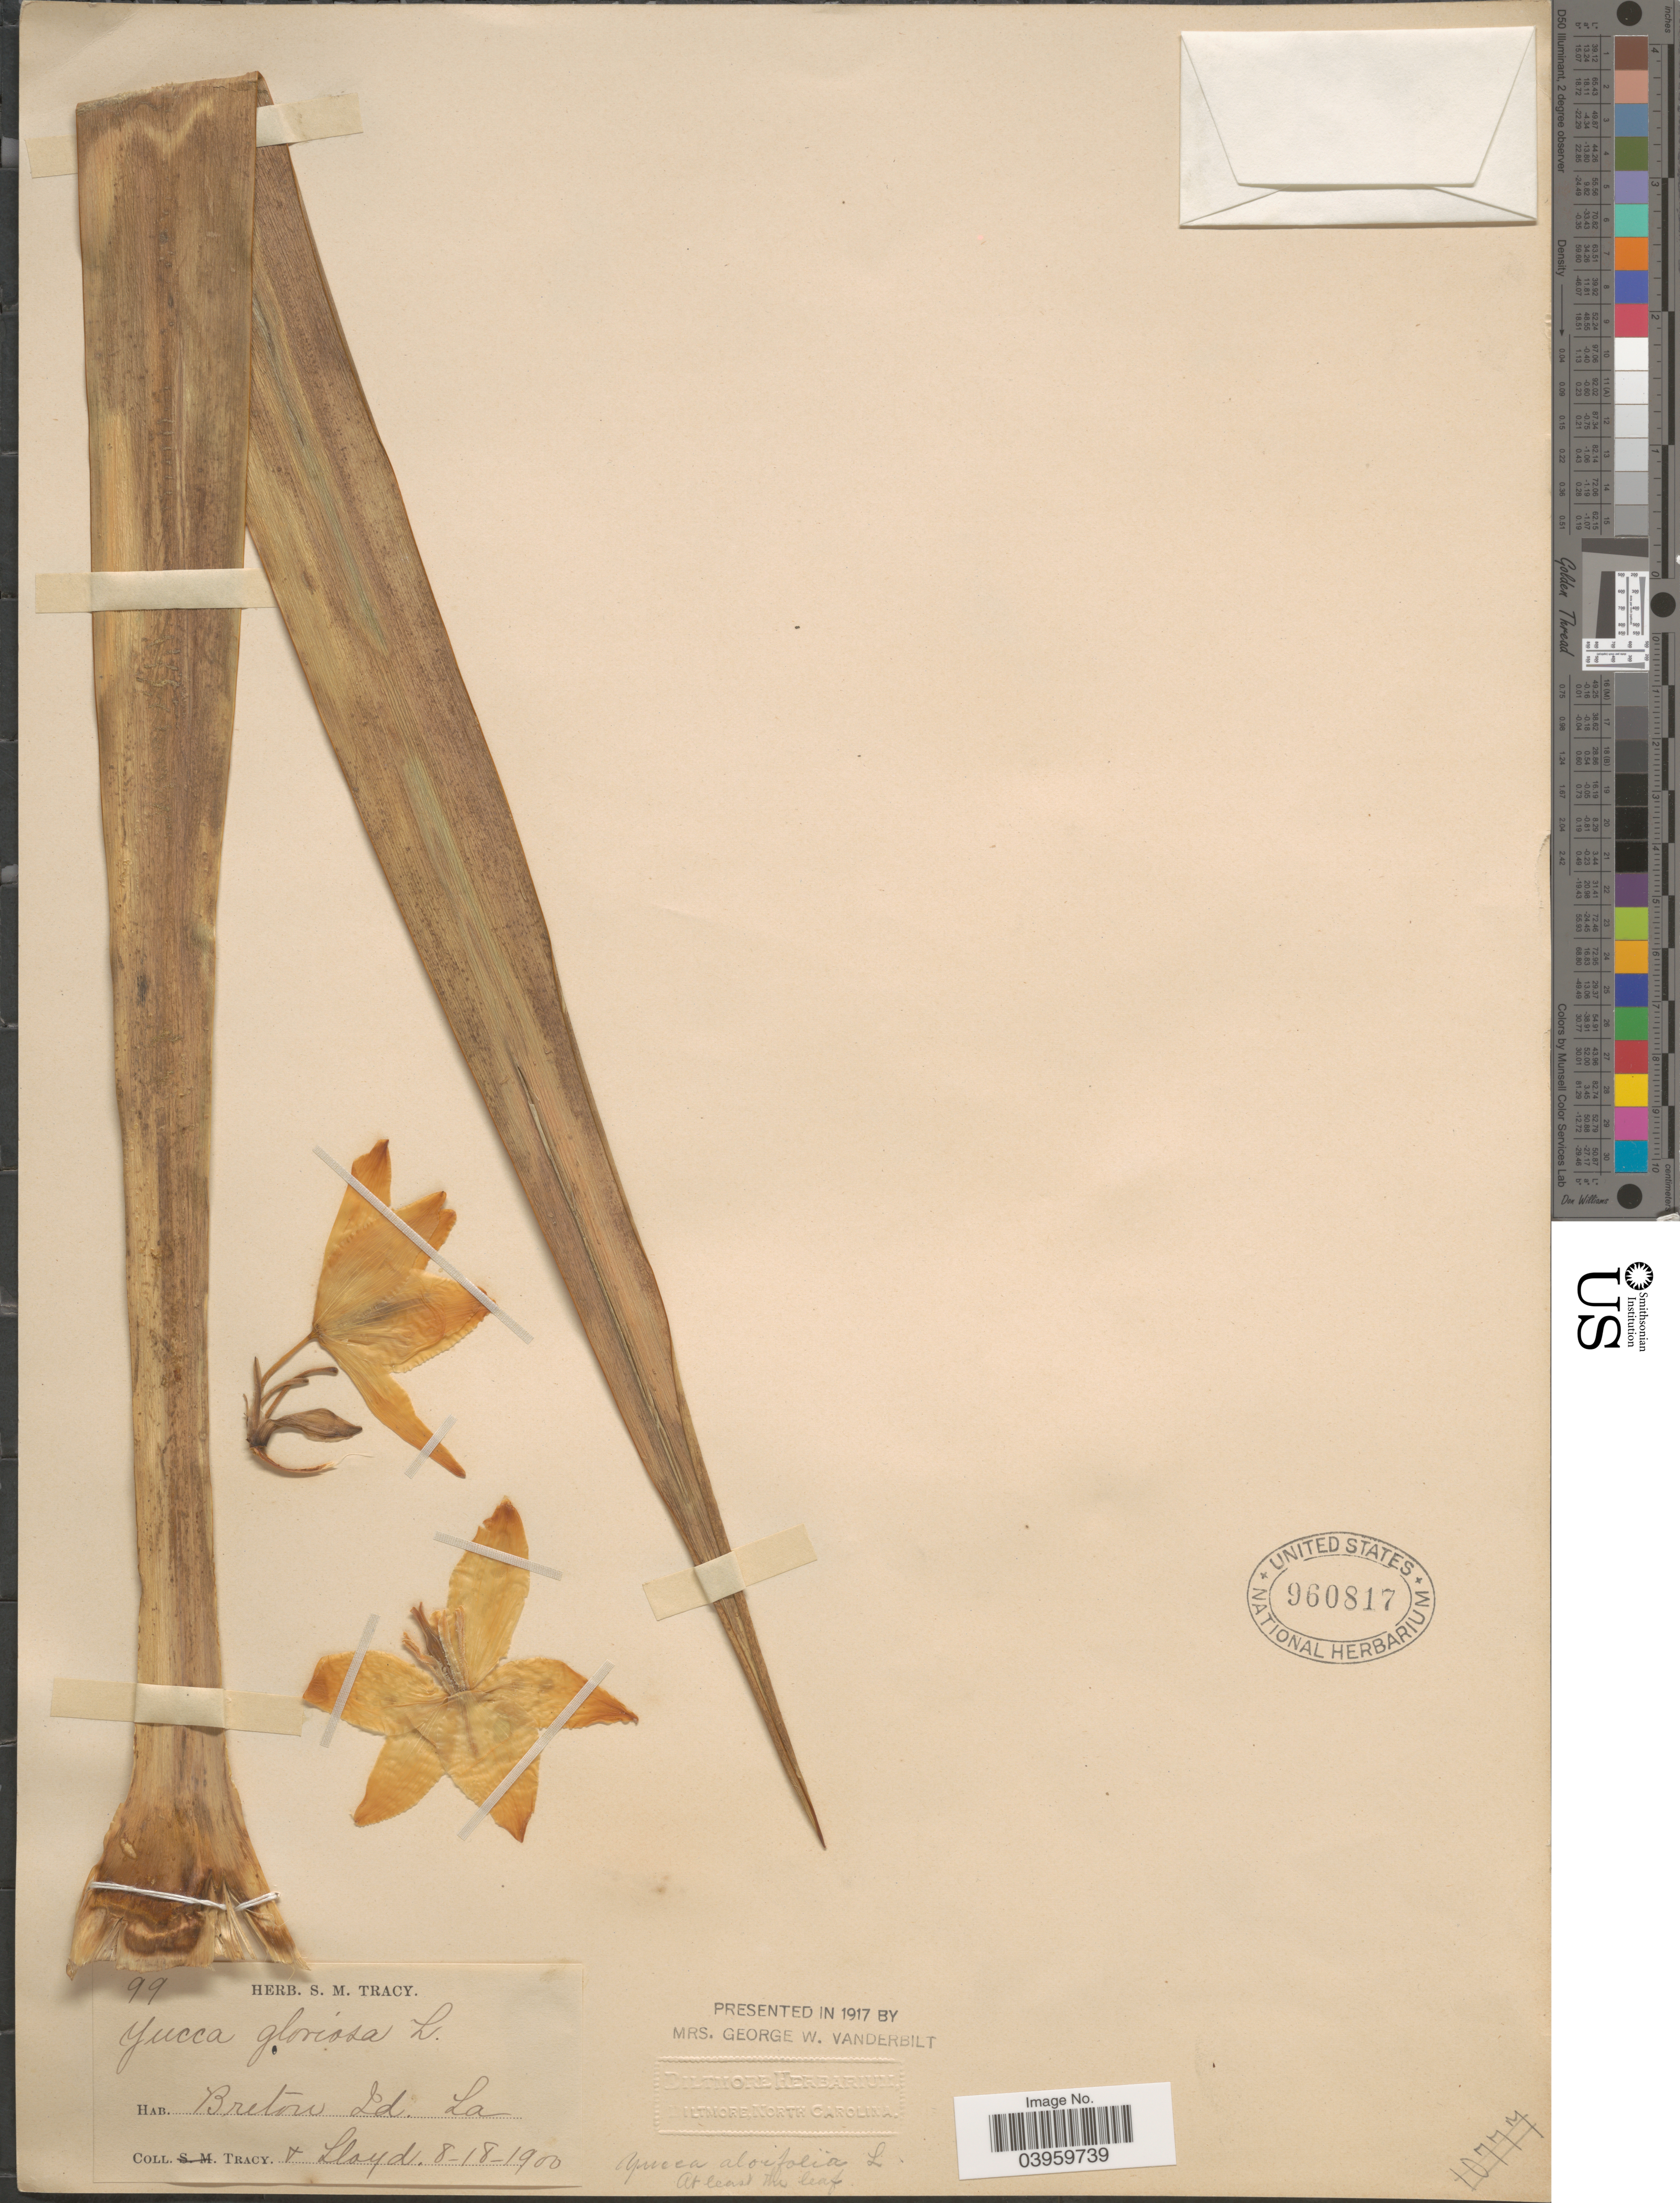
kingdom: Plantae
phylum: Tracheophyta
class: Liliopsida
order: Asparagales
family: Asparagaceae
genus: Yucca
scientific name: Yucca aloifolia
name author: L.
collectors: -. Tracy & -- Lloyd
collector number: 99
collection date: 1900-08-18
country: United States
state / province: Louisiana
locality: Breton Id.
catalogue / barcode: US 960817